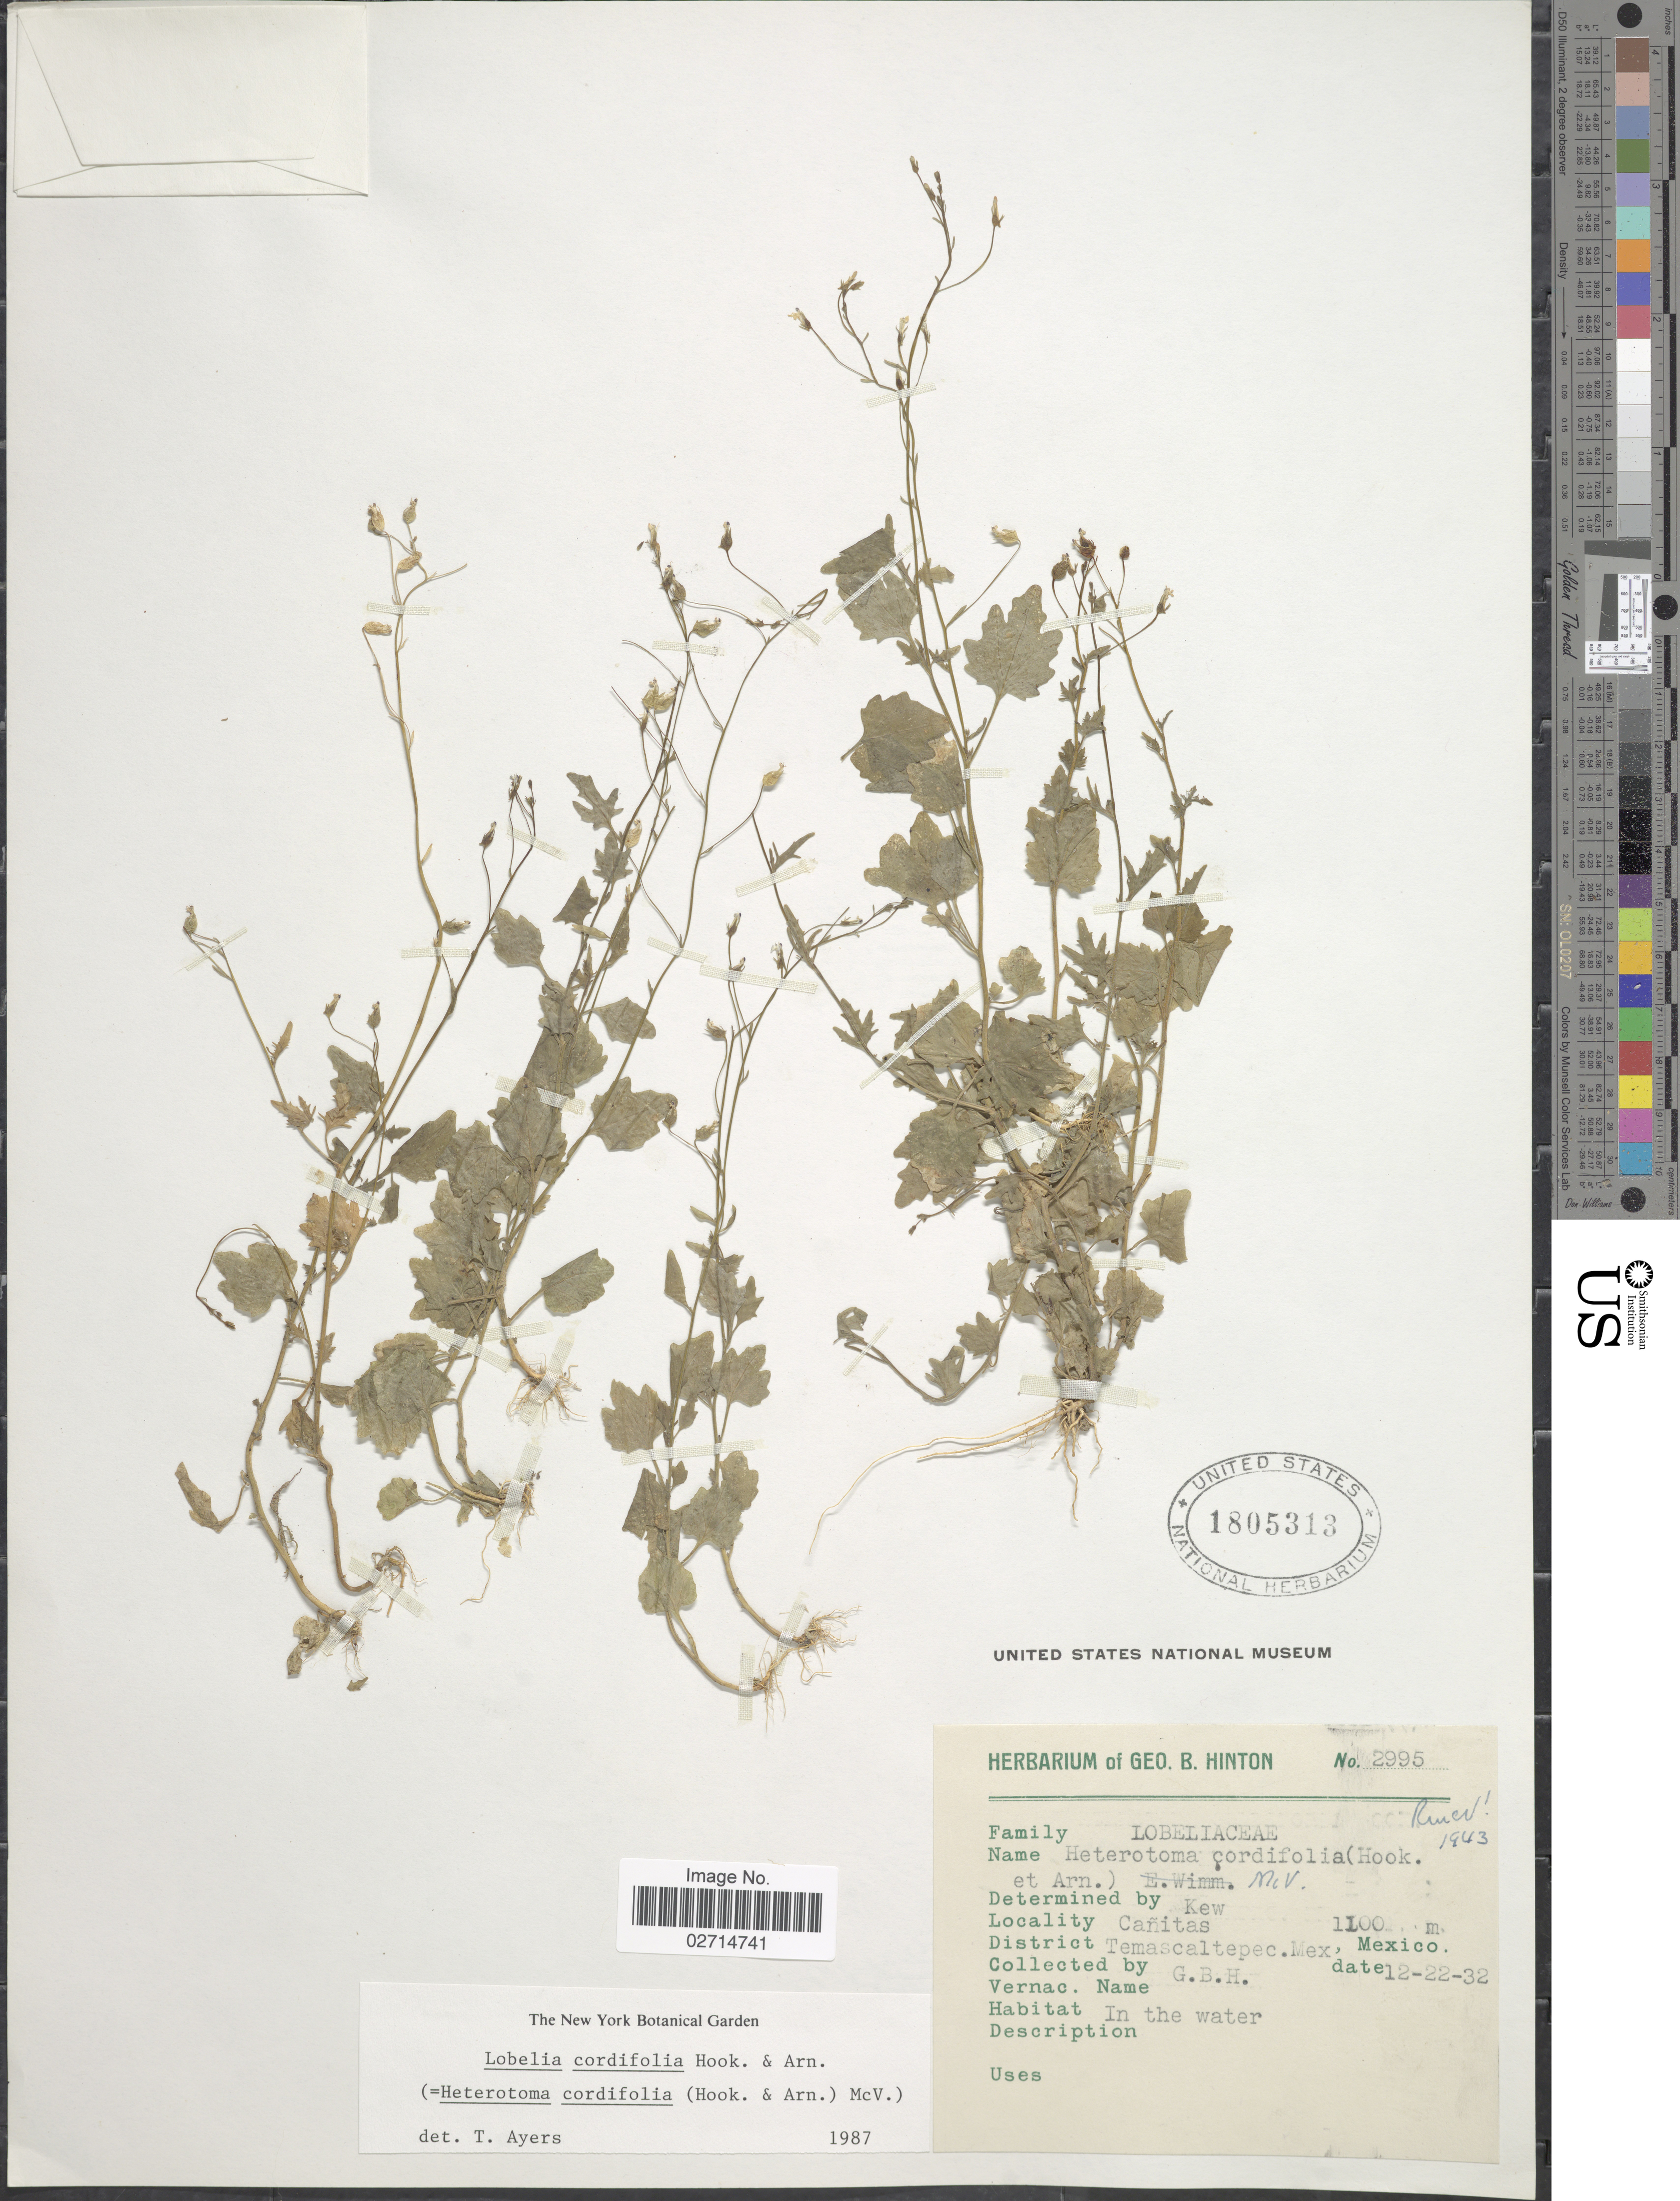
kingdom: Plantae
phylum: Tracheophyta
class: Magnoliopsida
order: Asterales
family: Campanulaceae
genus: Lobelia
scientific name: Lobelia cordifolia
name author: Hook. & Arn.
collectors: G. B. Hinton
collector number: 2995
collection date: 1932-12-22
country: Mexico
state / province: México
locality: Cañitas. District: Temascaltepec.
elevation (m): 1100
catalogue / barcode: US 1805313